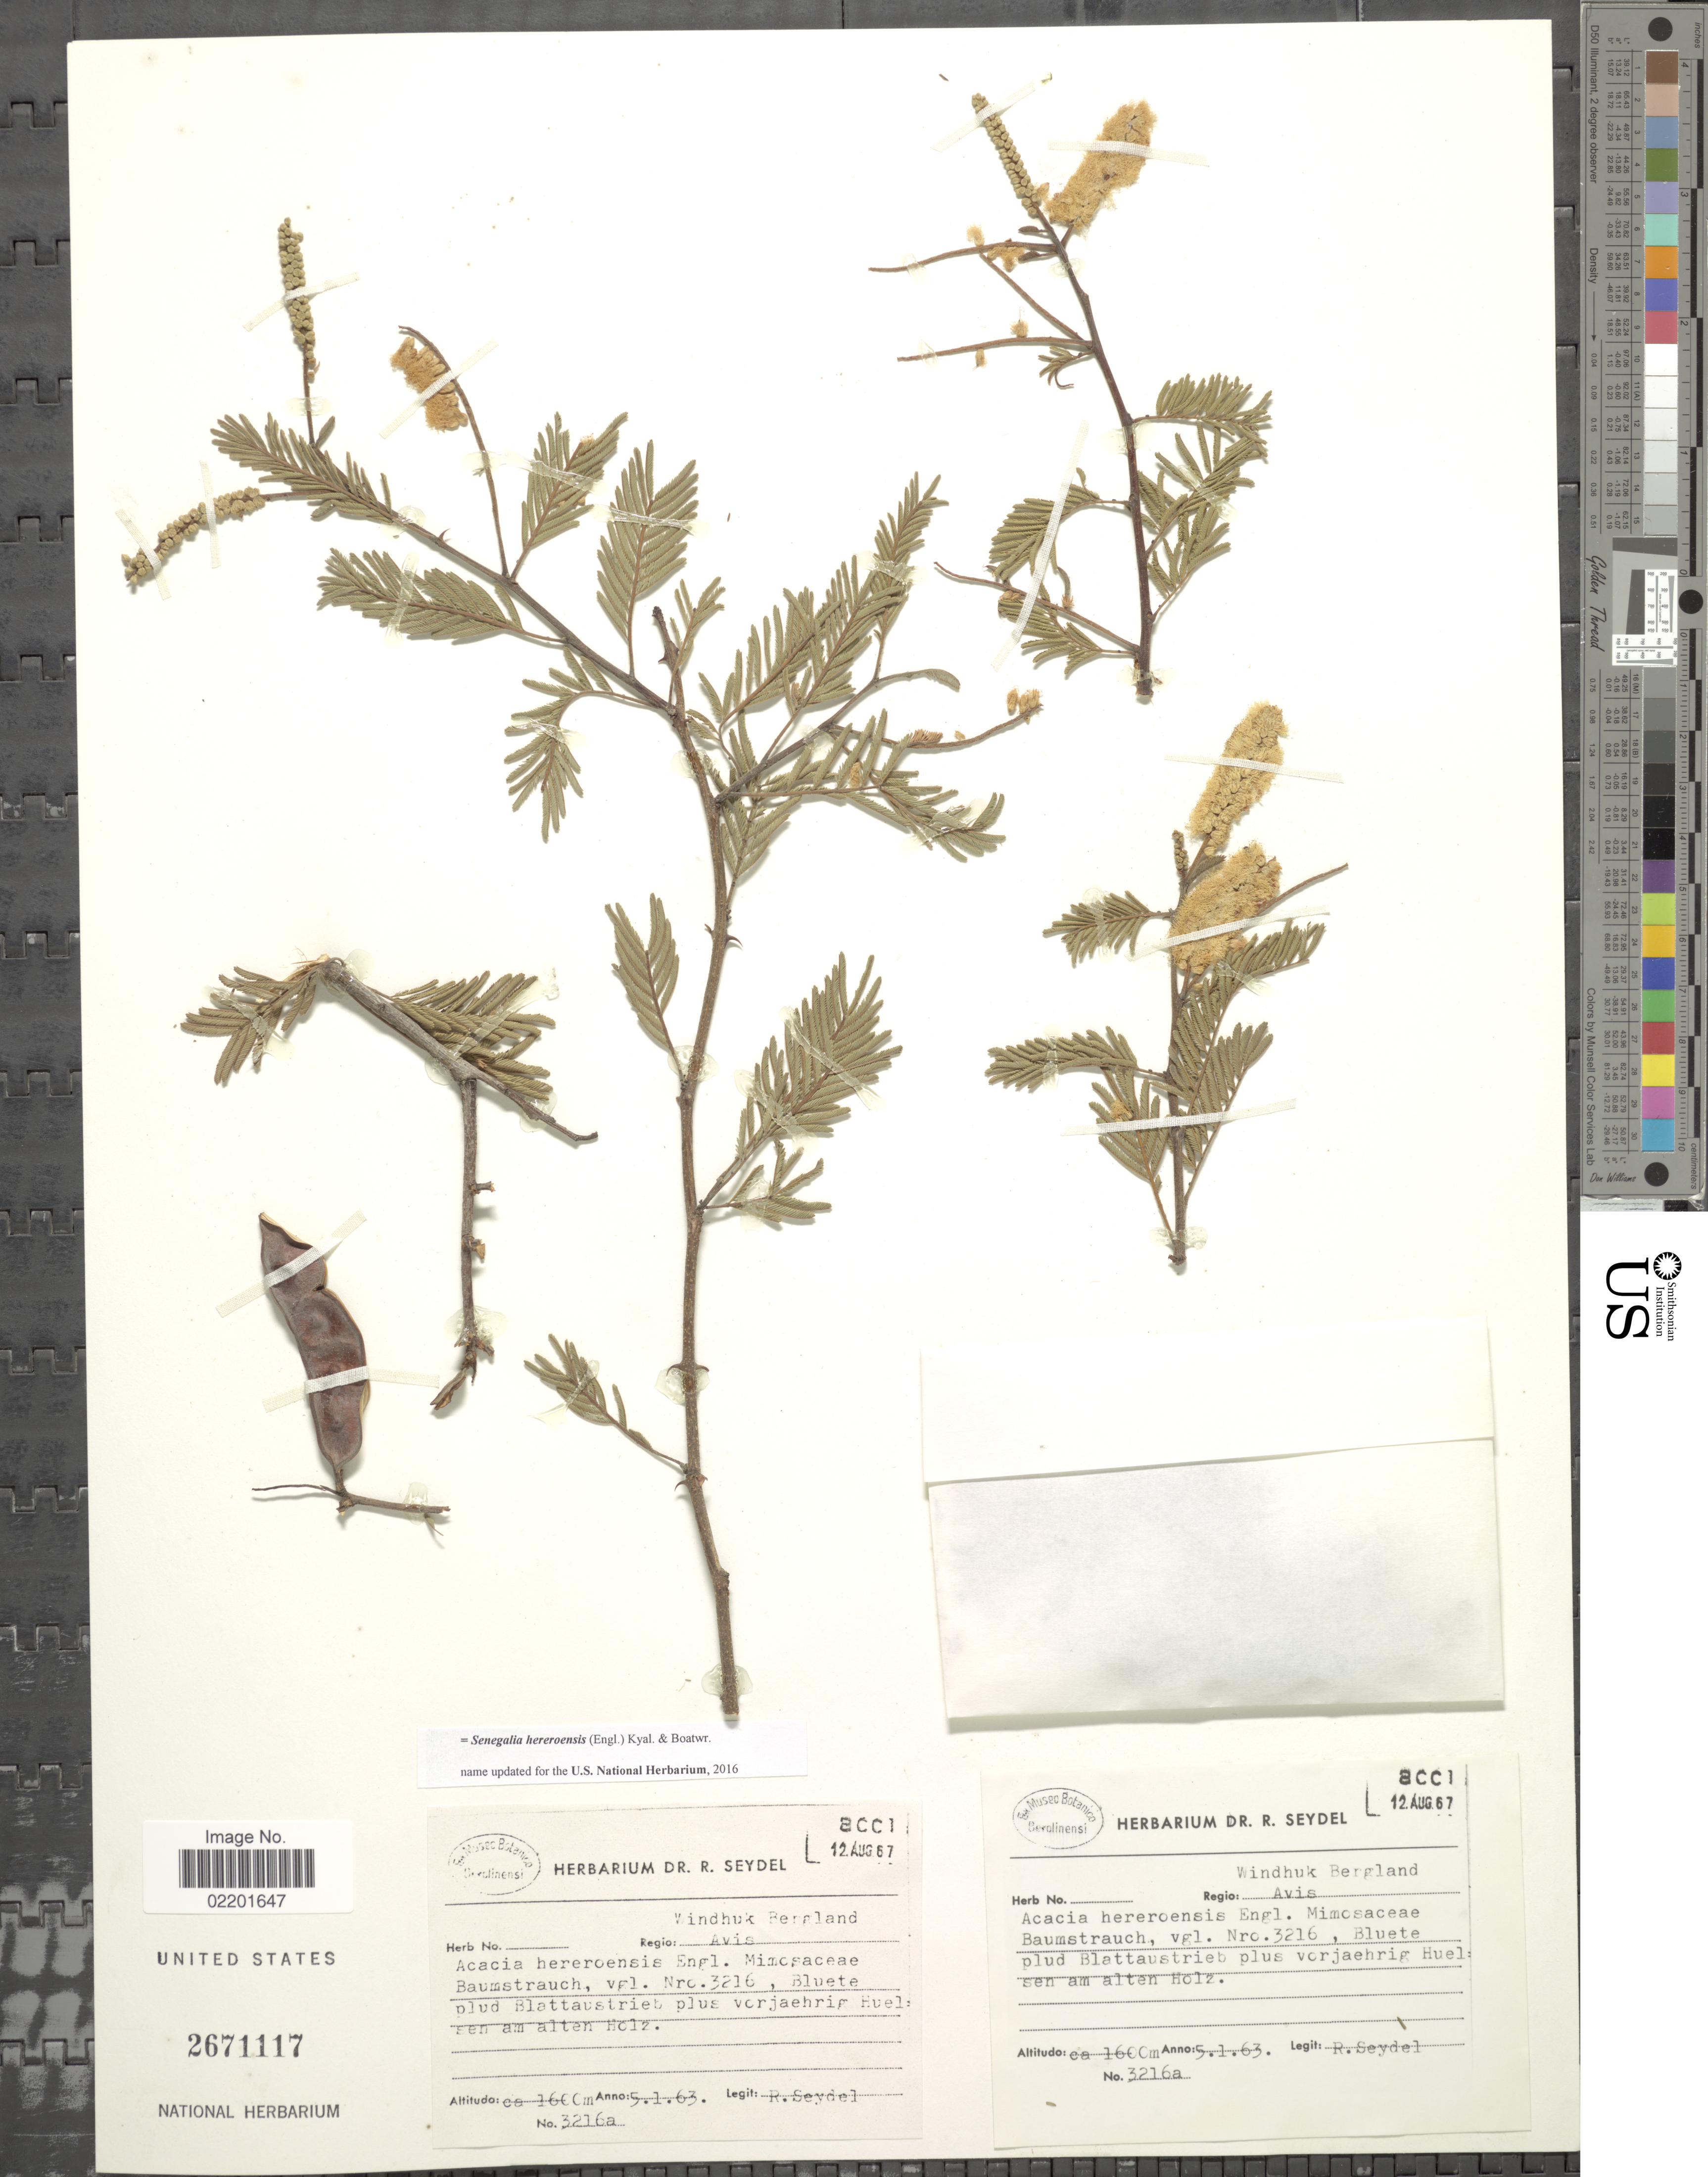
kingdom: Plantae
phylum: Tracheophyta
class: Magnoliopsida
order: Fabales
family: Fabaceae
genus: Senegalia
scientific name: Senegalia hereroensis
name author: (Engl.) Kyal. & Boatwr.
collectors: R. Seydel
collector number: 3216a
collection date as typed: Transcribed d/m/y: 5/1/63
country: Namibia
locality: Windhuk Bergland, Avis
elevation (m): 1600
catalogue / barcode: US 2671117